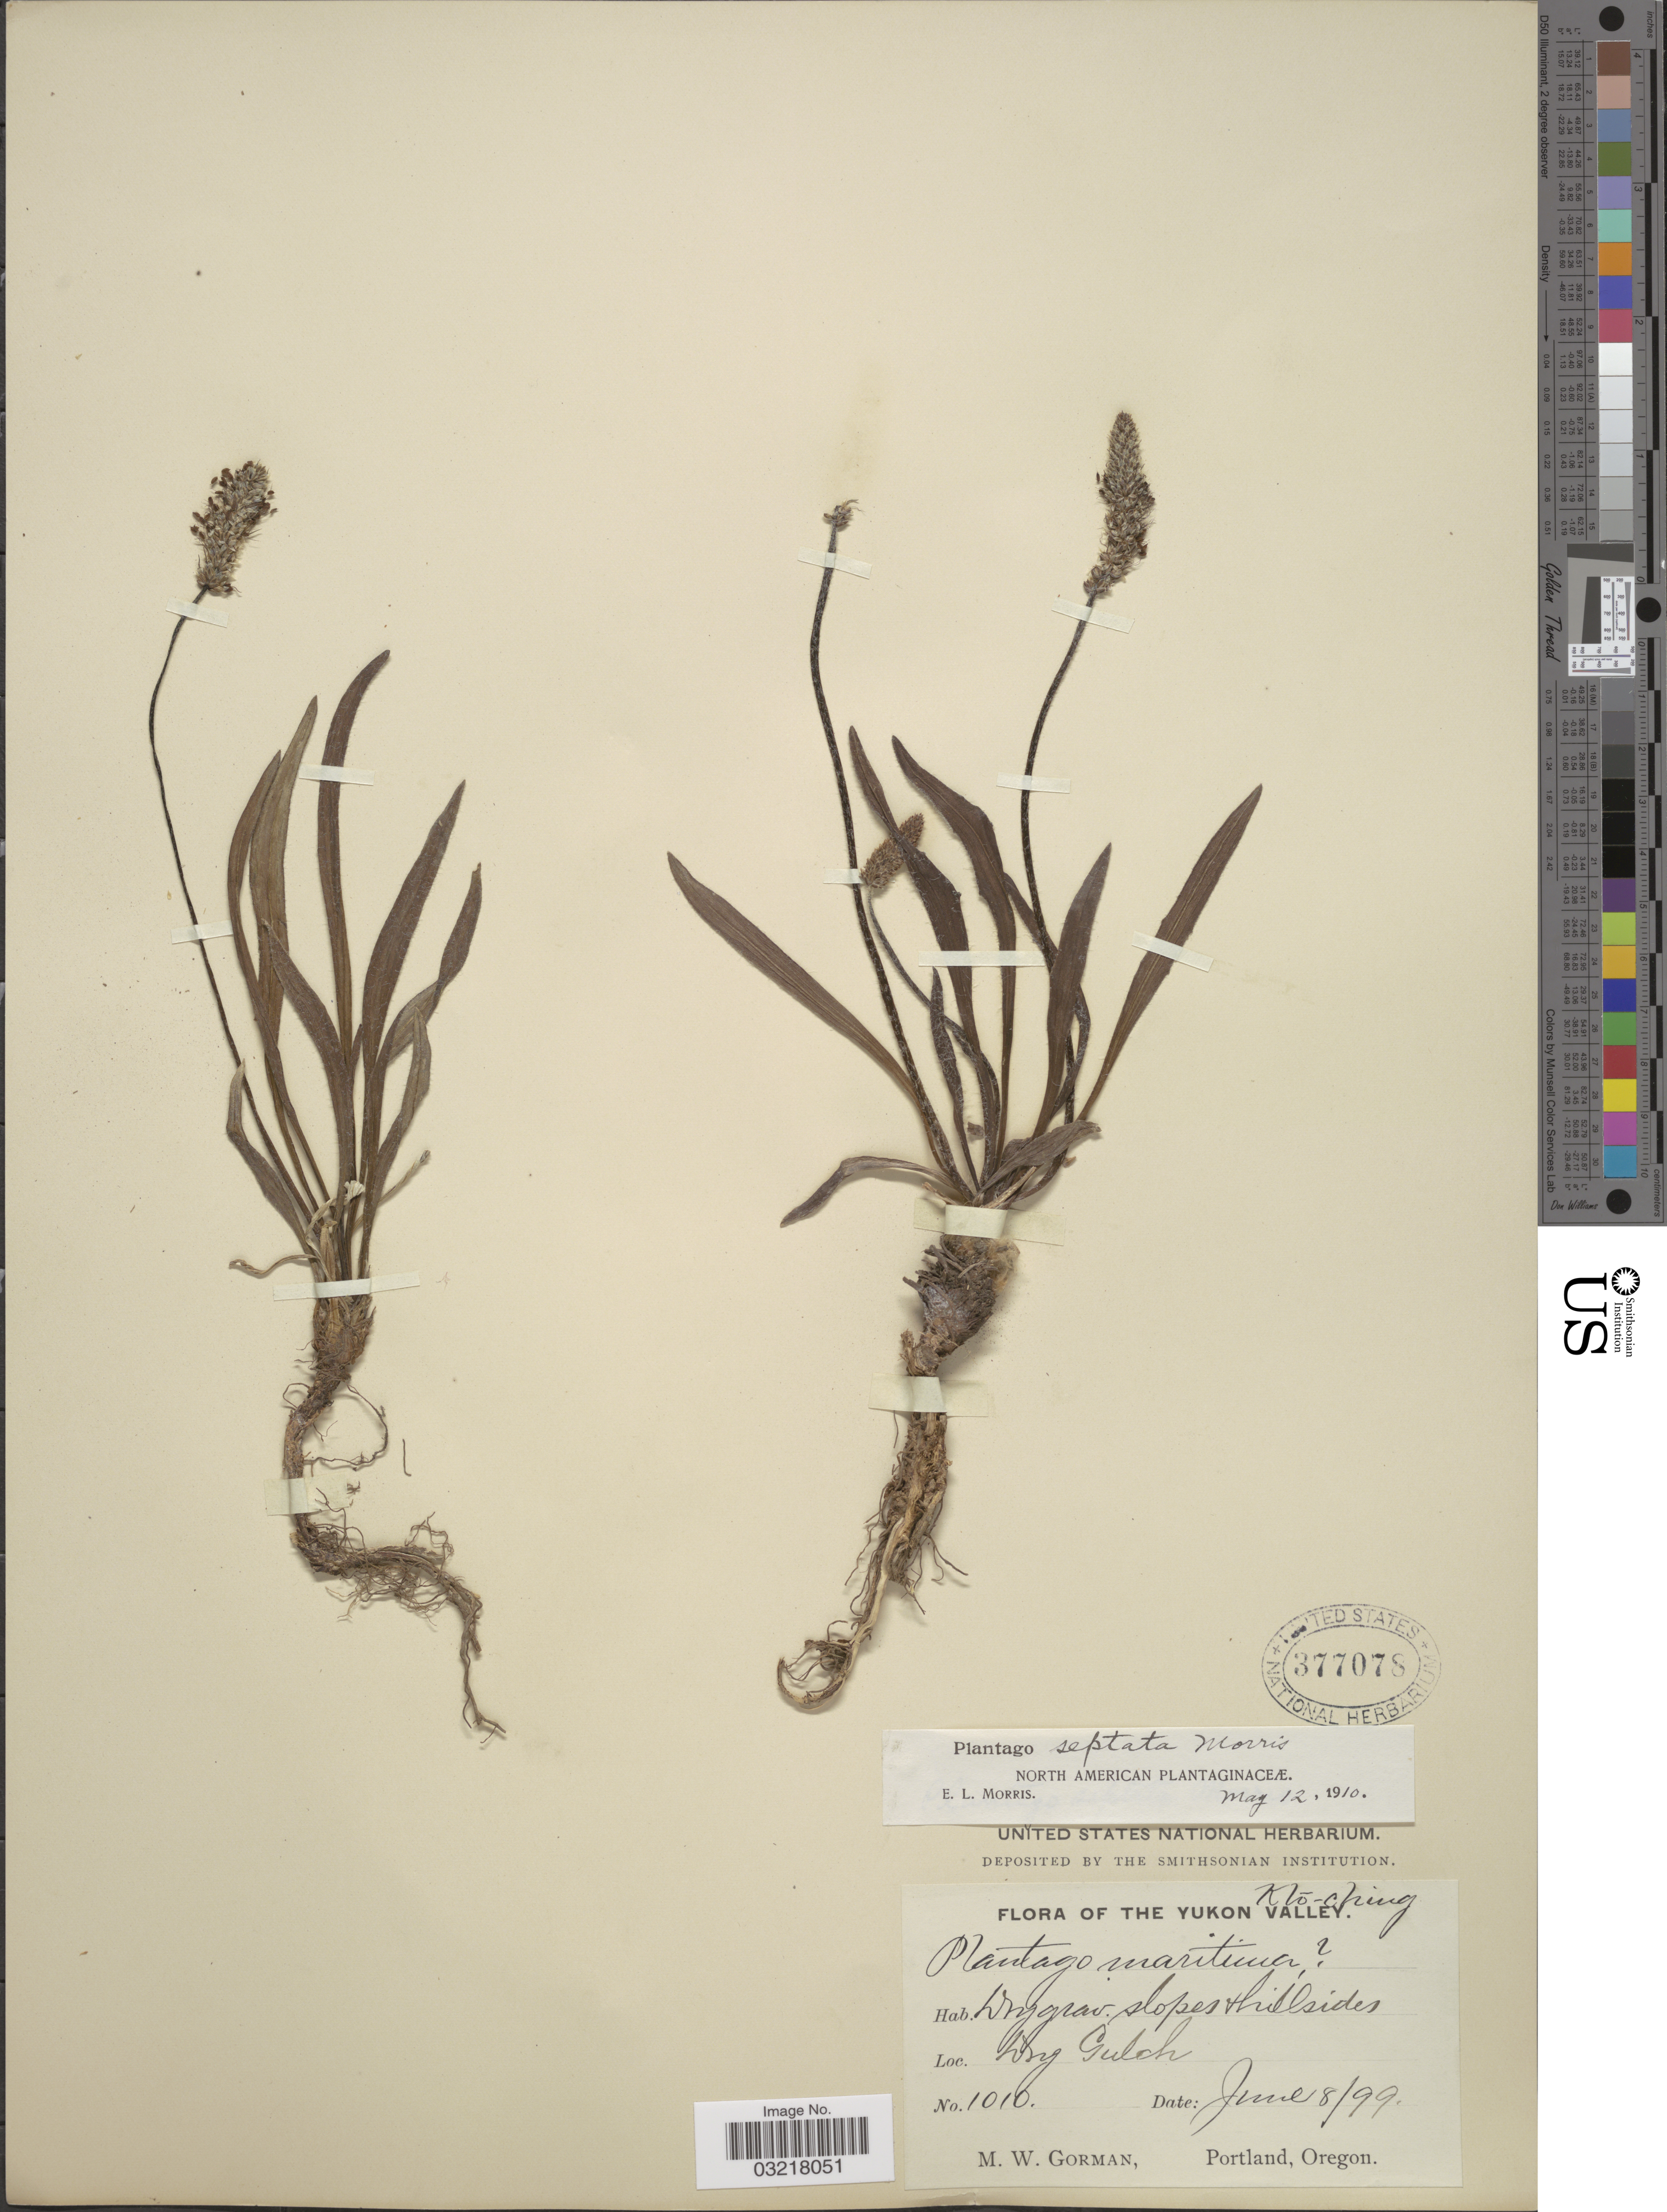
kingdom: Plantae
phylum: Tracheophyta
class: Magnoliopsida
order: Lamiales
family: Plantaginaceae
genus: Plantago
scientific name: Plantago canescens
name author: Adams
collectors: M. W. Gorman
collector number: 1010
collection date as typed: Transcribed d/m/y: 8/6/99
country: Canada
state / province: Yukon Territory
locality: The Yukon Valley. Kto-ching [unsure placement] Dry Gulch.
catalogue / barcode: US 377078